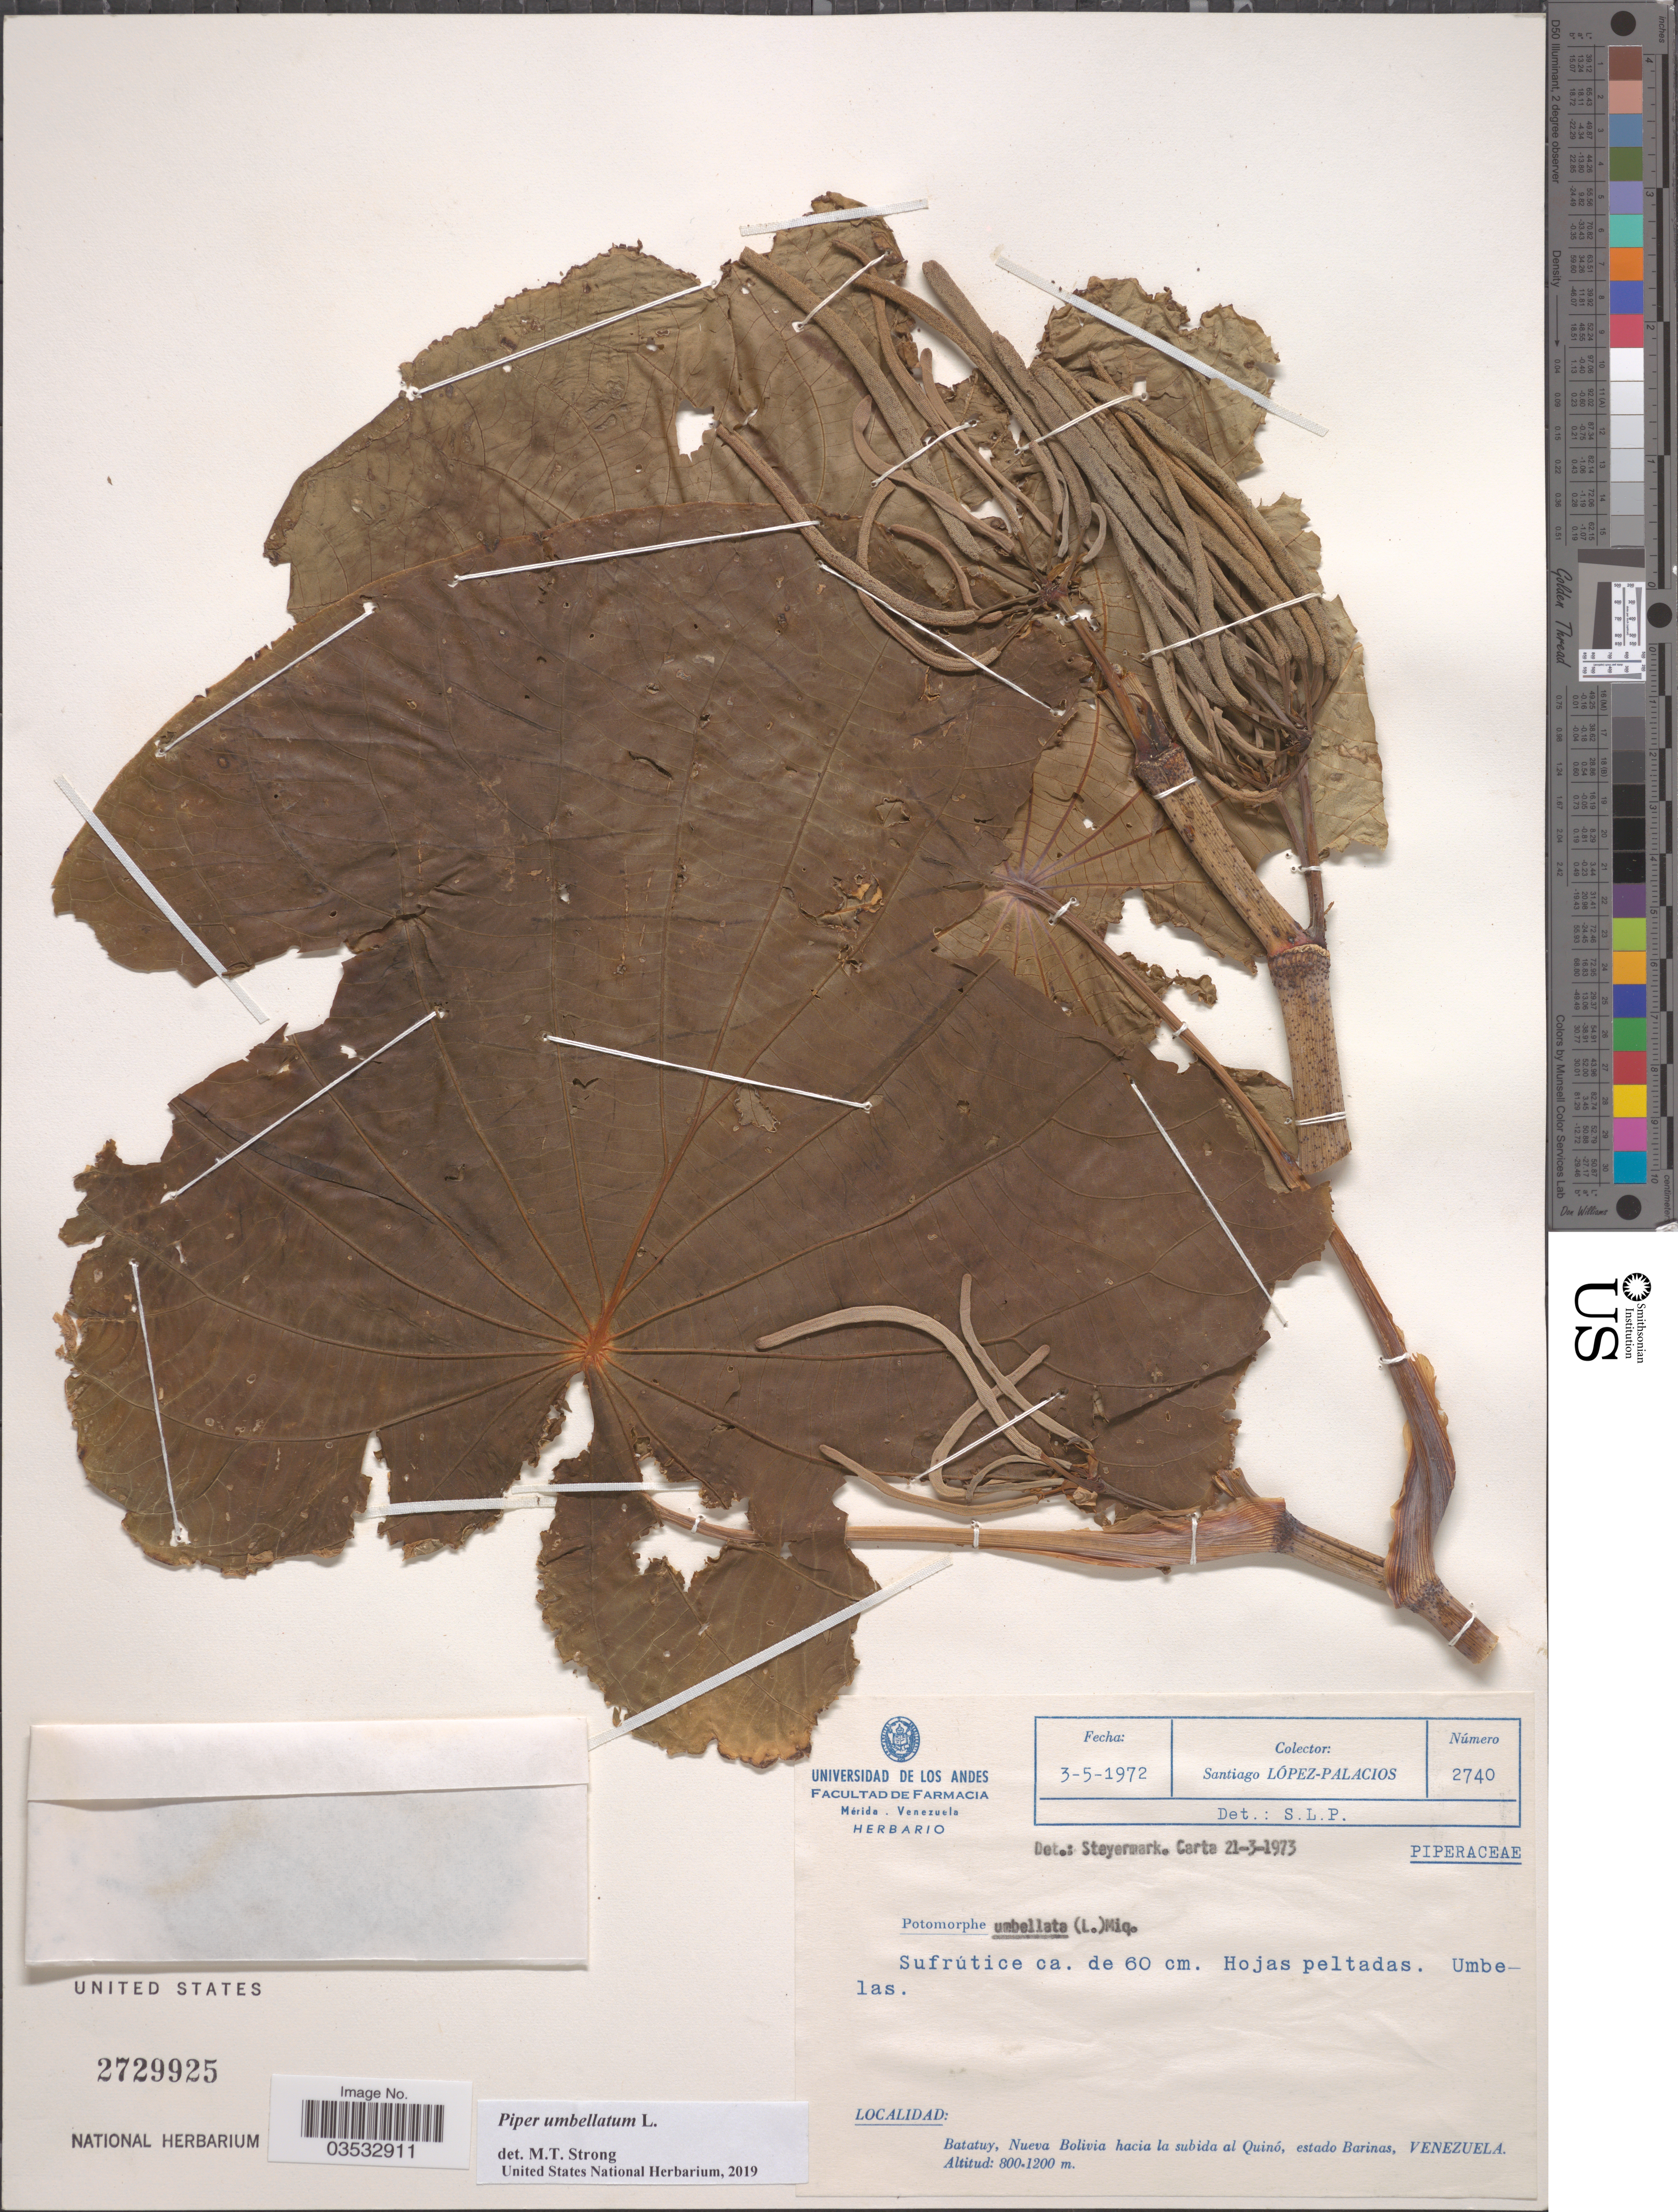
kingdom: Plantae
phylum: Tracheophyta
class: Magnoliopsida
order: Piperales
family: Piperaceae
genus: Piper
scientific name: Piper umbellatum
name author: L.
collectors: S. López-Palacios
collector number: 2740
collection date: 1972-05-03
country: Venezuela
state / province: Barinas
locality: Batatuy, Nueva Bolivia hacia la subida al Quinó.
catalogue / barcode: US 2729925